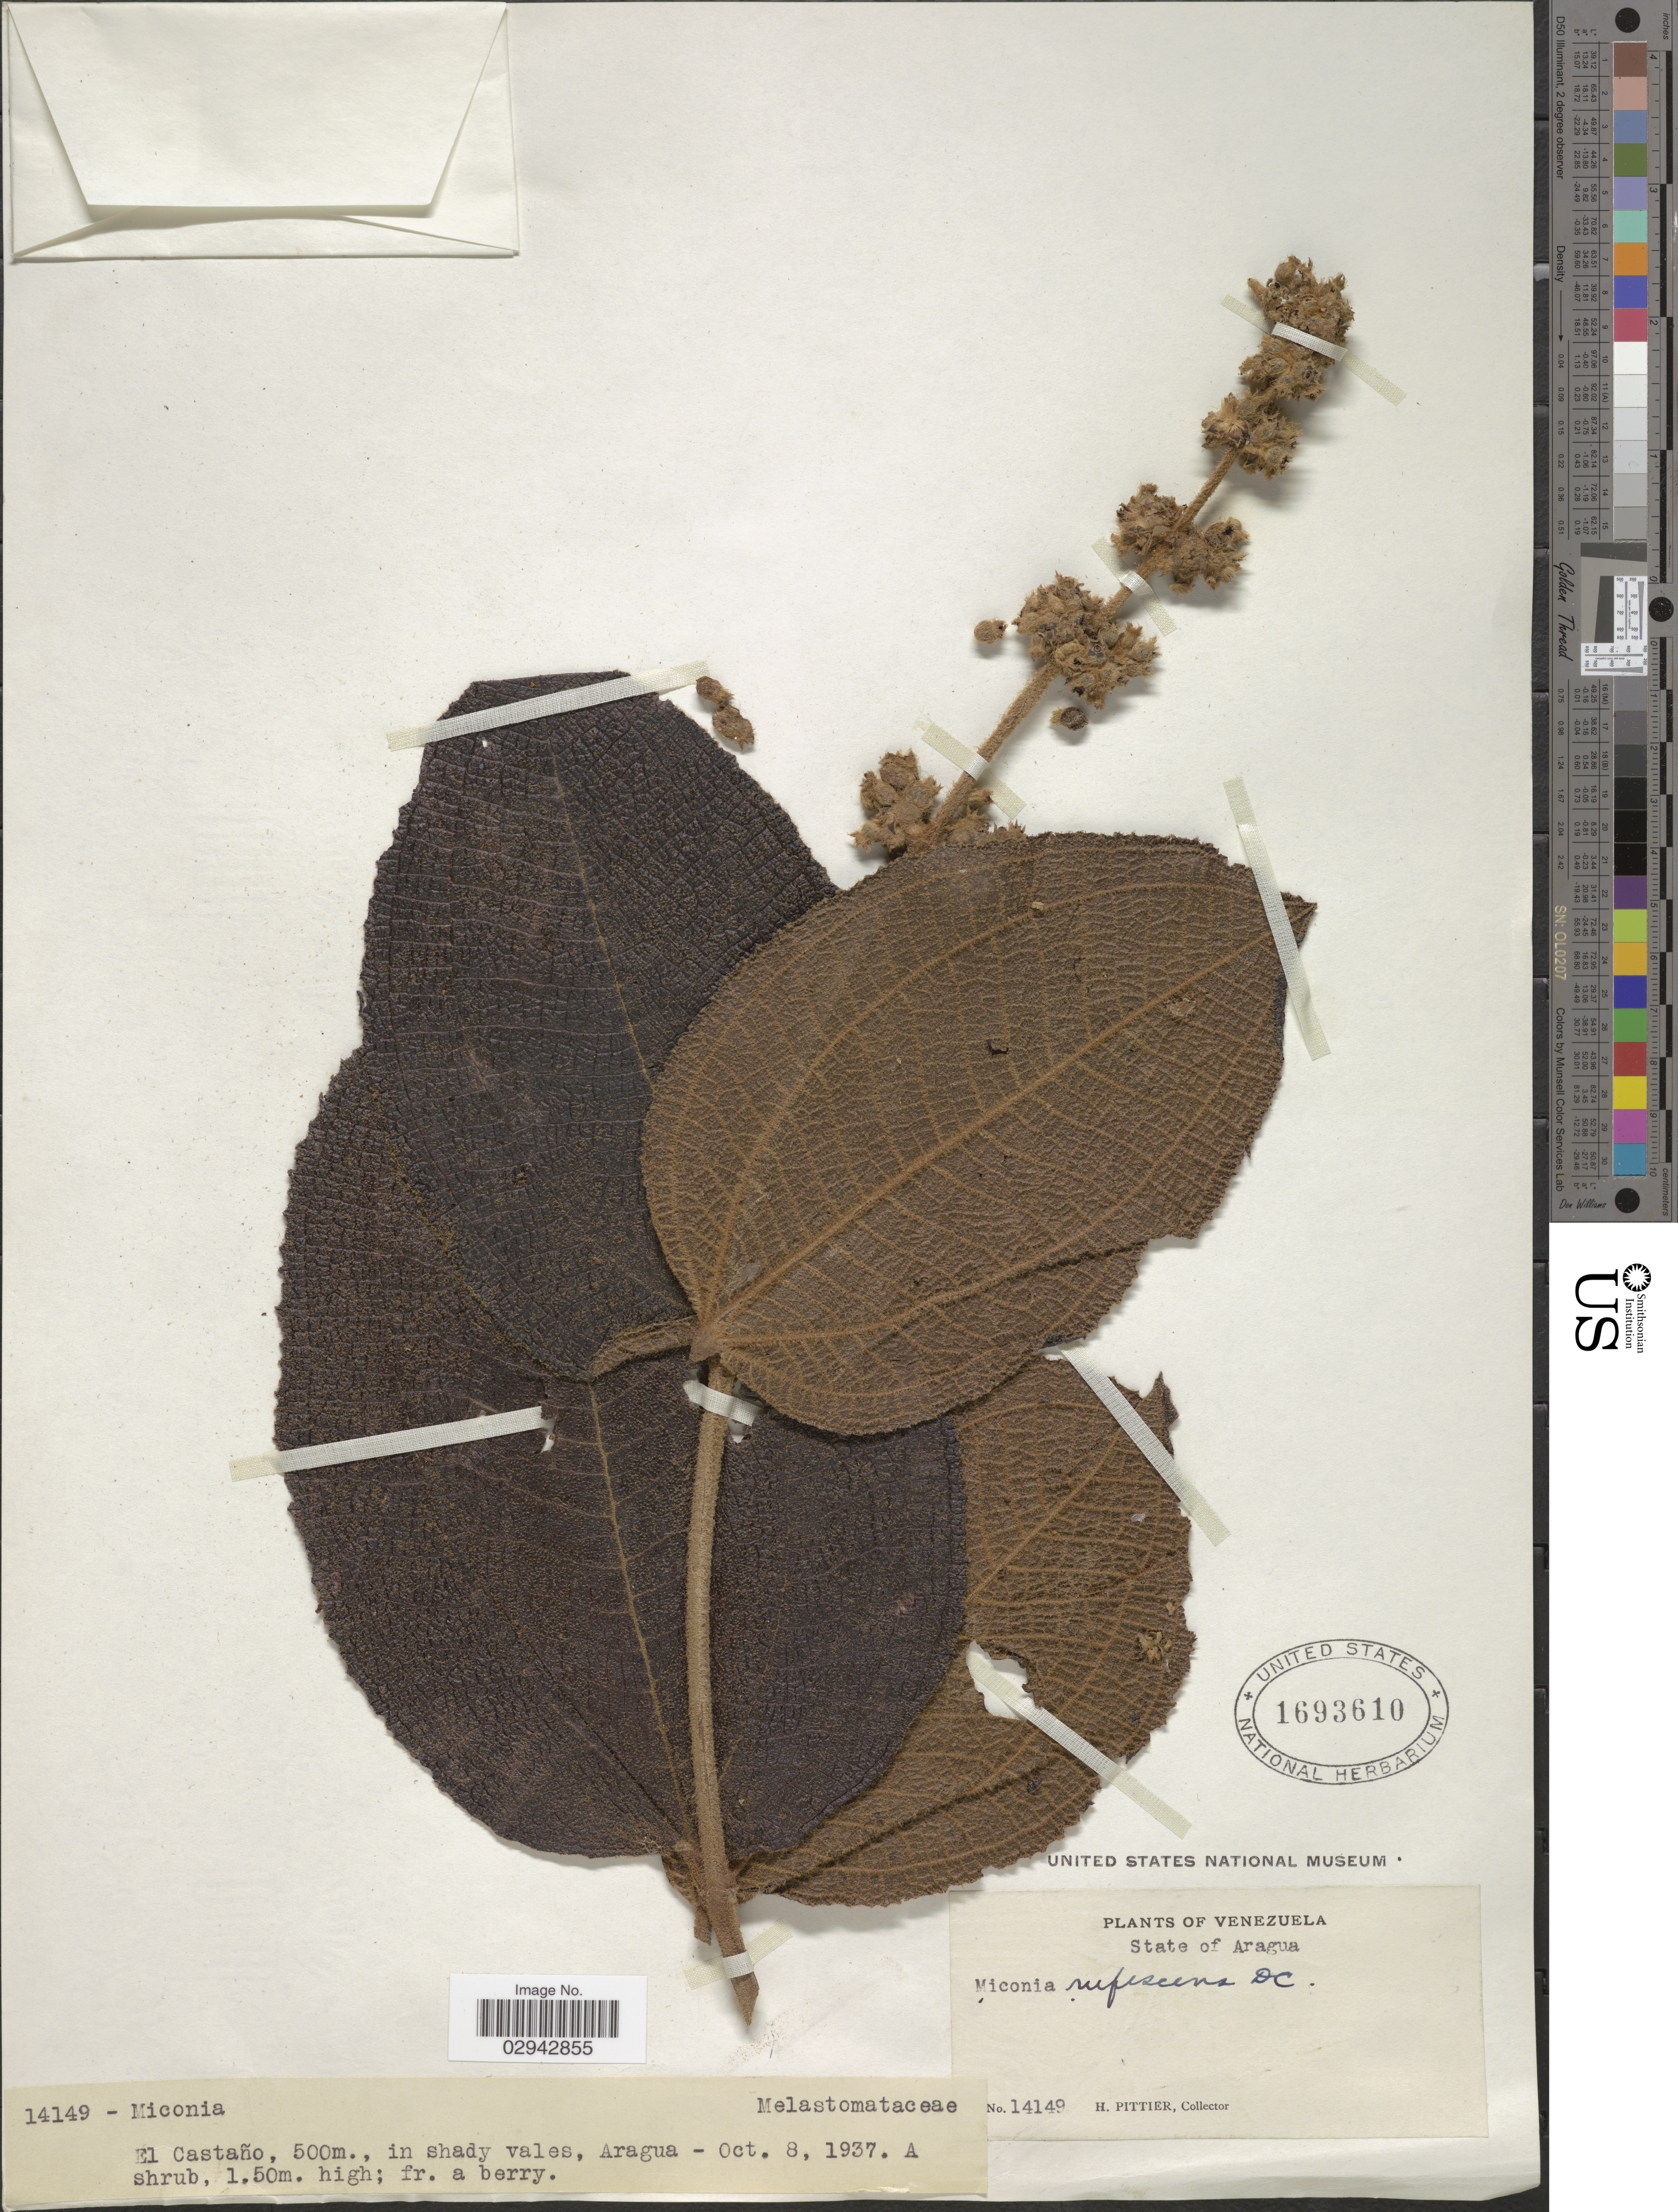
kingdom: Plantae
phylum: Tracheophyta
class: Magnoliopsida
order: Myrtales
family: Melastomataceae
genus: Miconia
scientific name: Miconia rufescens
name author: (Aubl.) DC.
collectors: H. F. Pittier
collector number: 14149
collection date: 1937-10-08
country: Venezuela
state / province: Aragua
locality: El Castaño.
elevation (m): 500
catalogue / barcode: US 1693610